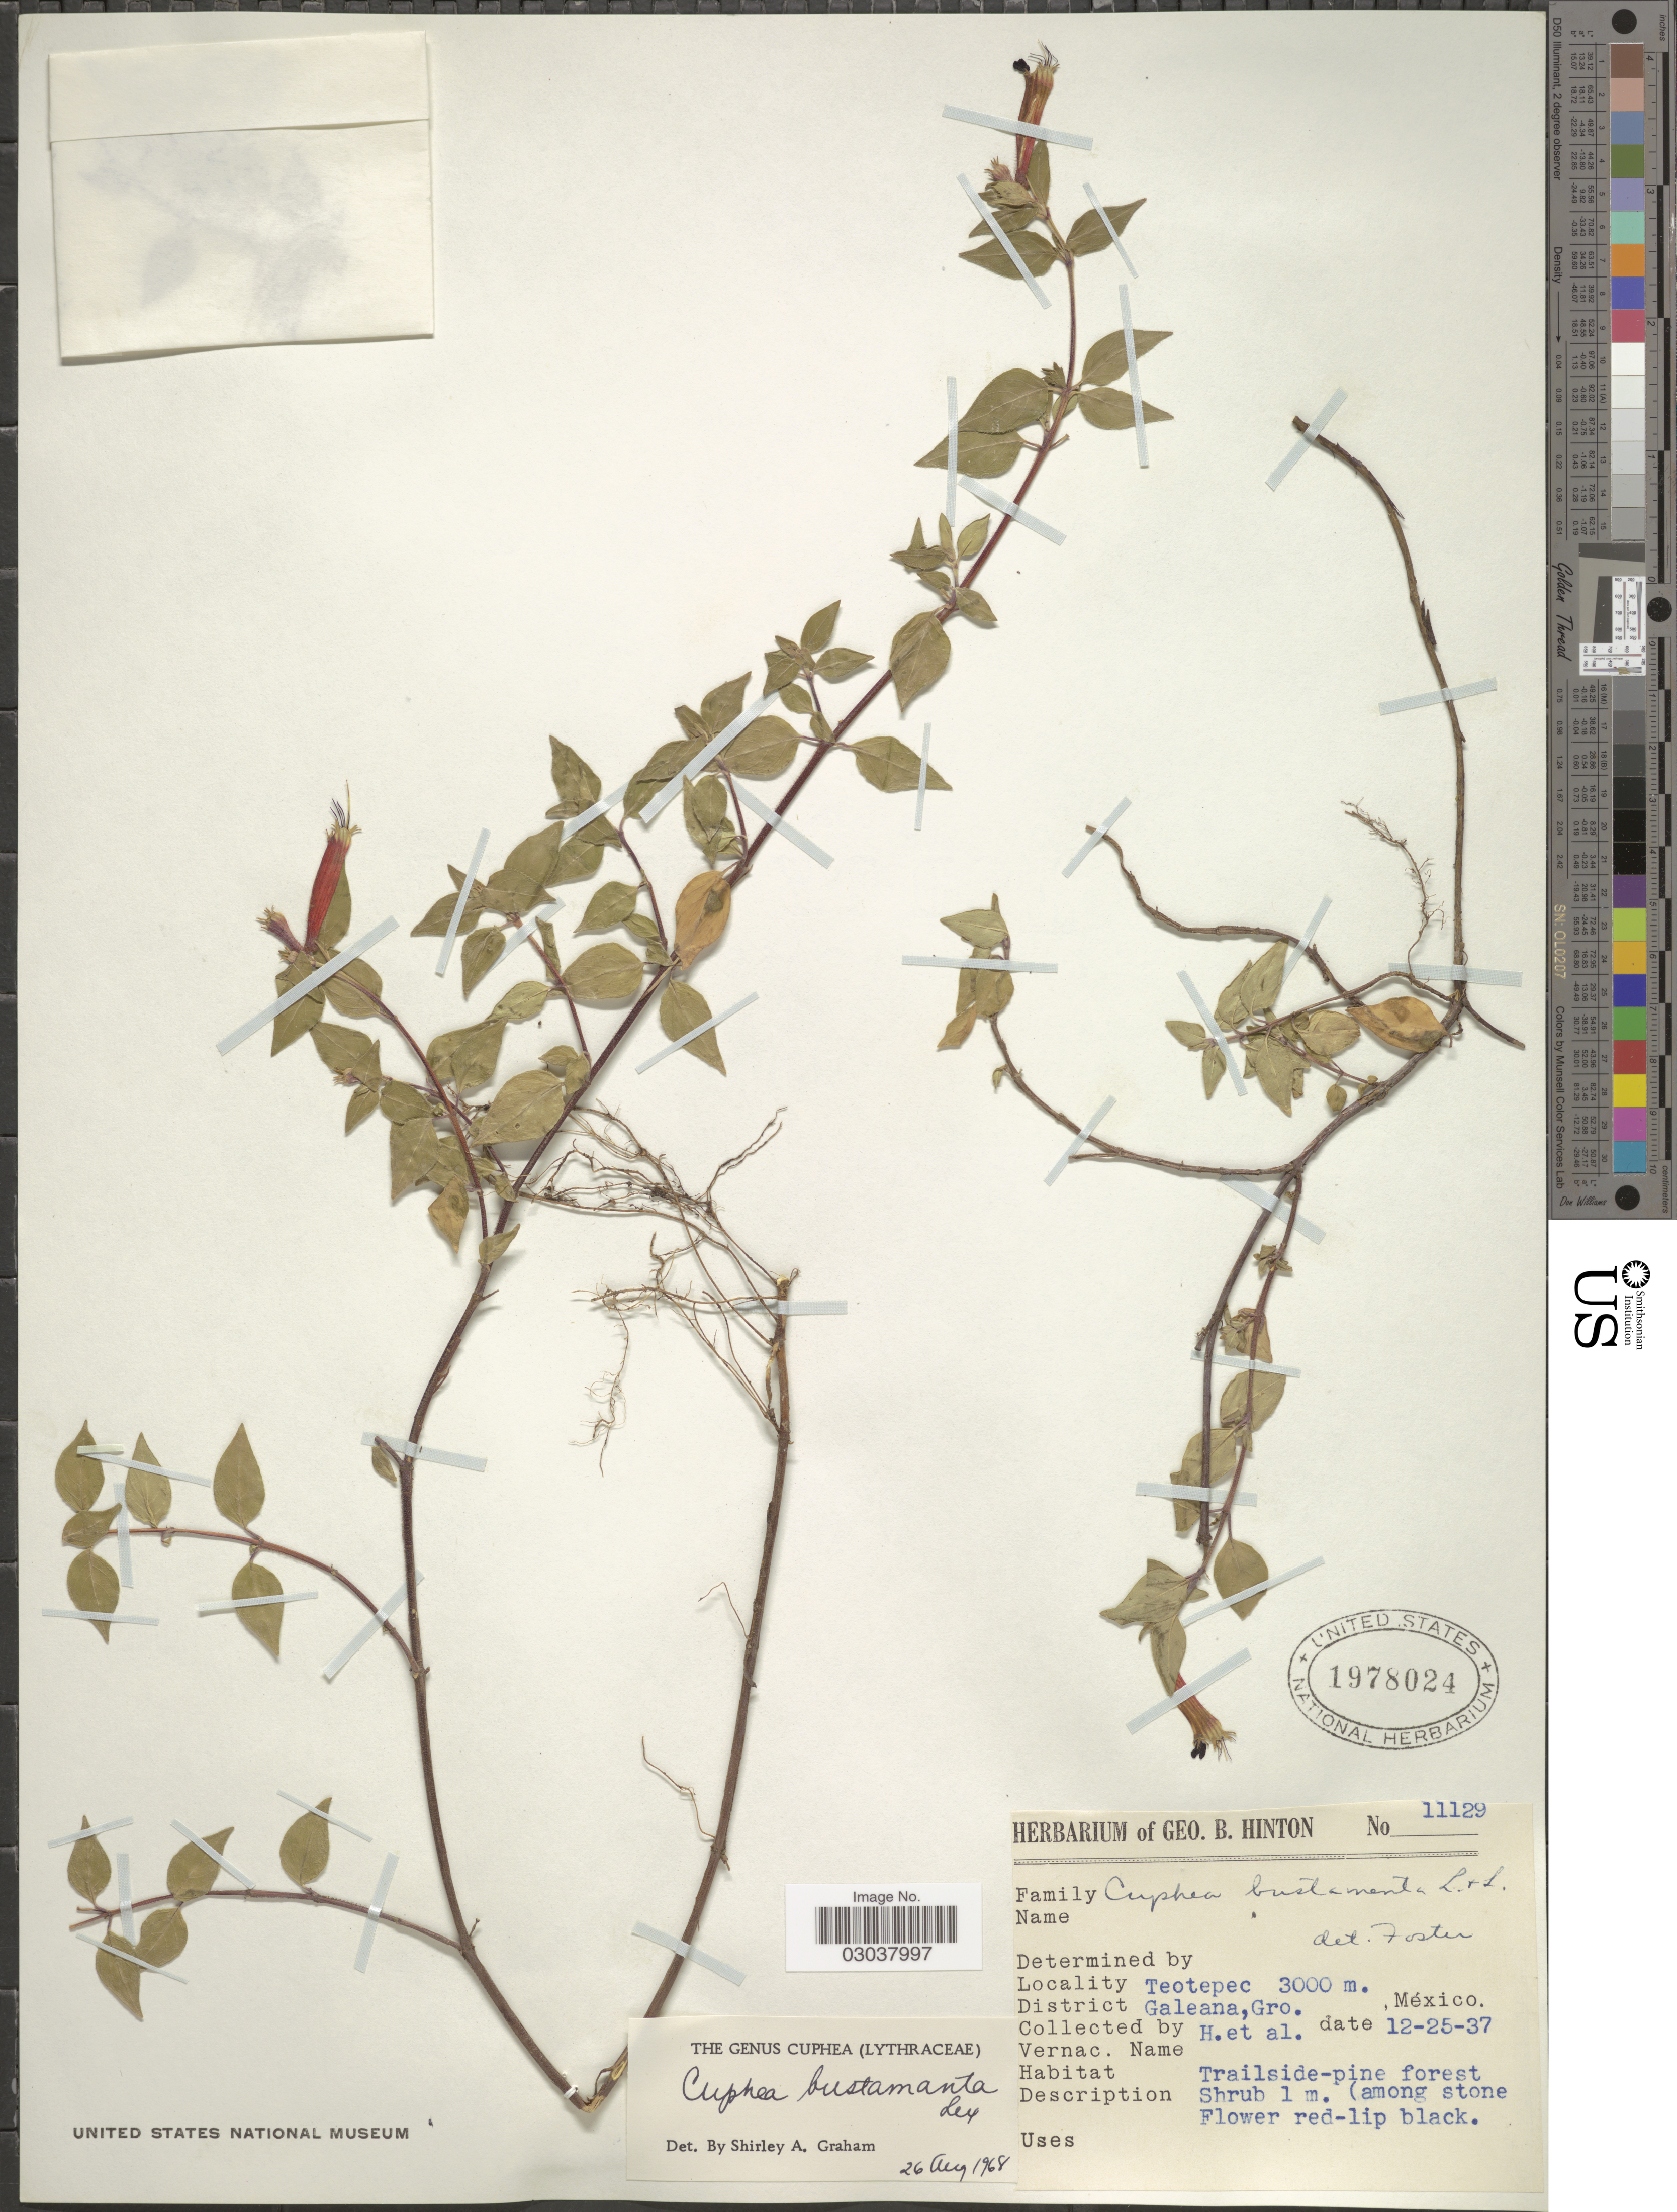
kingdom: Plantae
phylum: Tracheophyta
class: Magnoliopsida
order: Myrtales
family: Lythraceae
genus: Cuphea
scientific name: Cuphea bustamanta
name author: Lex.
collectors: G. B. Hinton & et al.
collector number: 11129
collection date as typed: Transcribed d/m/y: 25/12/37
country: Mexico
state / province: Guerrero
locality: Teotepec. District Galeana, Gro.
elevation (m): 3000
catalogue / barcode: US 1978024